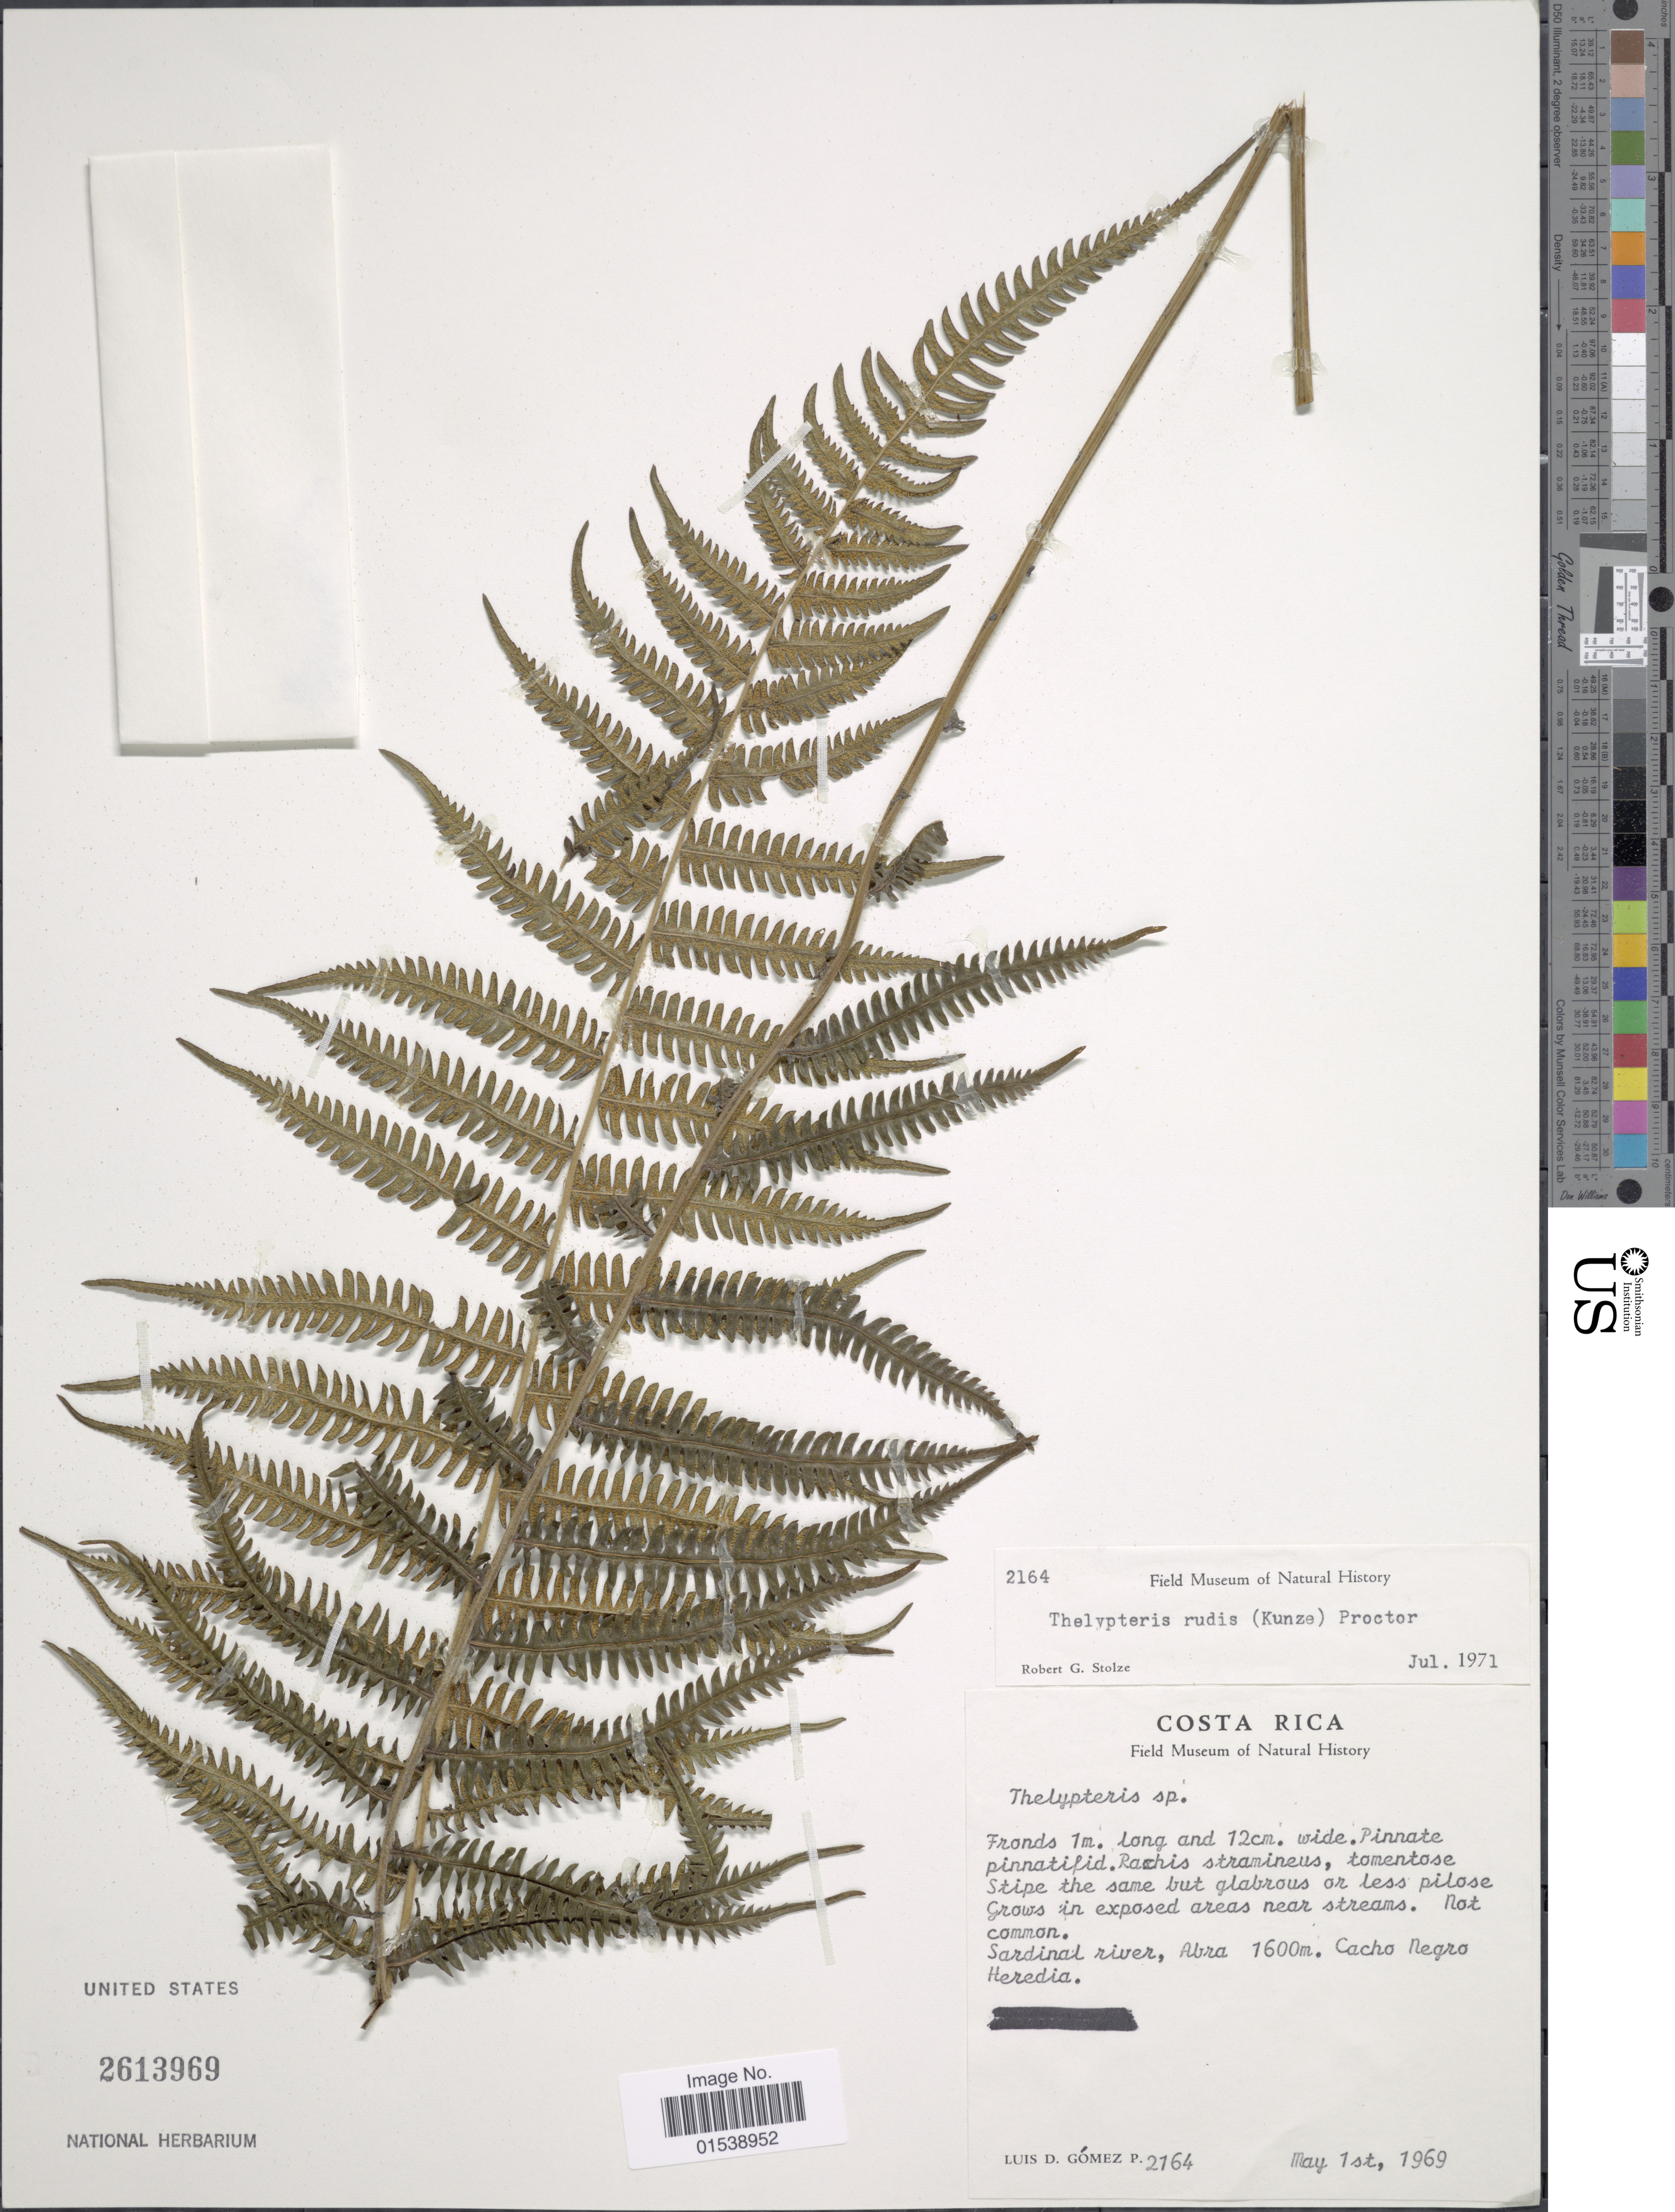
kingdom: Plantae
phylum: Tracheophyta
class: Polypodiopsida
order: Polypodiales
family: Thelypteridaceae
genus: Amauropelta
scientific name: Amauropelta rudis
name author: (Kunze) Pic. Serm.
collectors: L. Gomez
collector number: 2164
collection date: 1969-05-01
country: Costa Rica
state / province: Heredia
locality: Sardinal river, Abra, Cacho Negro Heredia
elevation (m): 1600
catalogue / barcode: US 2613969